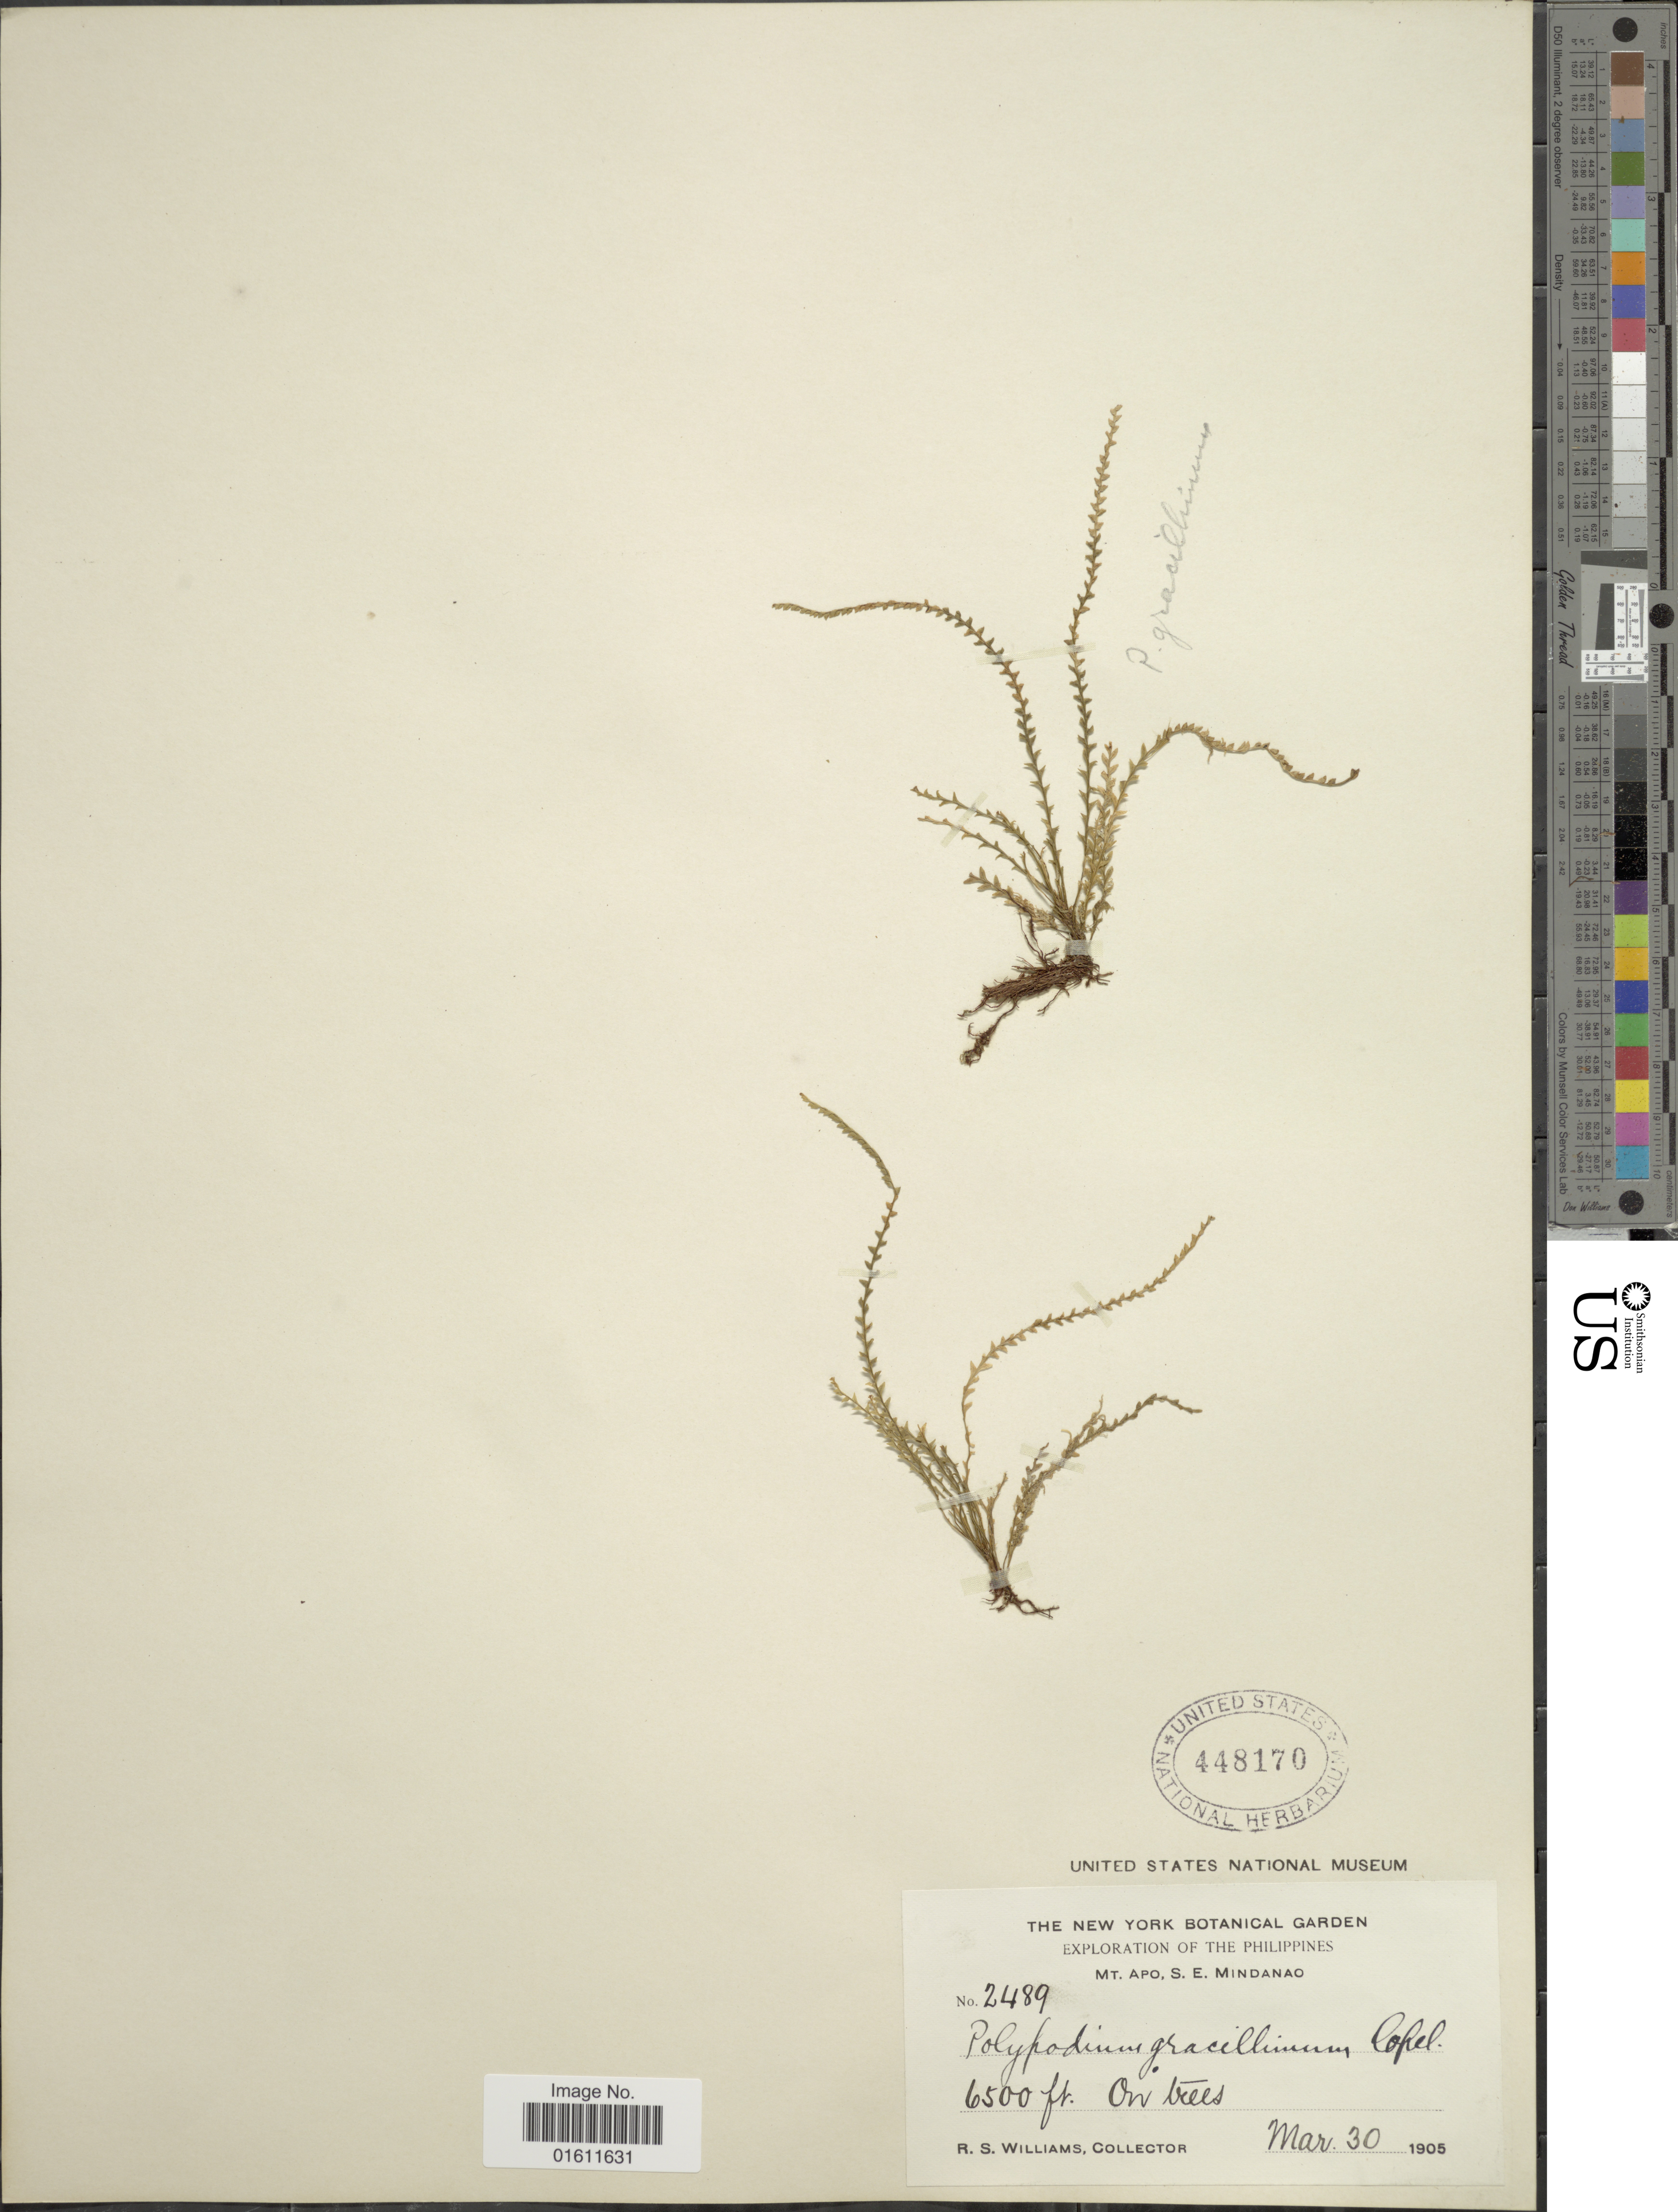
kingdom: Plantae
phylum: Tracheophyta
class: Polypodiopsida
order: Polypodiales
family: Polypodiaceae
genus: Prosaptia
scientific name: Prosaptia cucullatus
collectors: R. S. Williams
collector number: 2489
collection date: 1905-03-30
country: Philippines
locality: Mt. Apo, S. E. Mindanao.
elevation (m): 1981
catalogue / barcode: US 448170